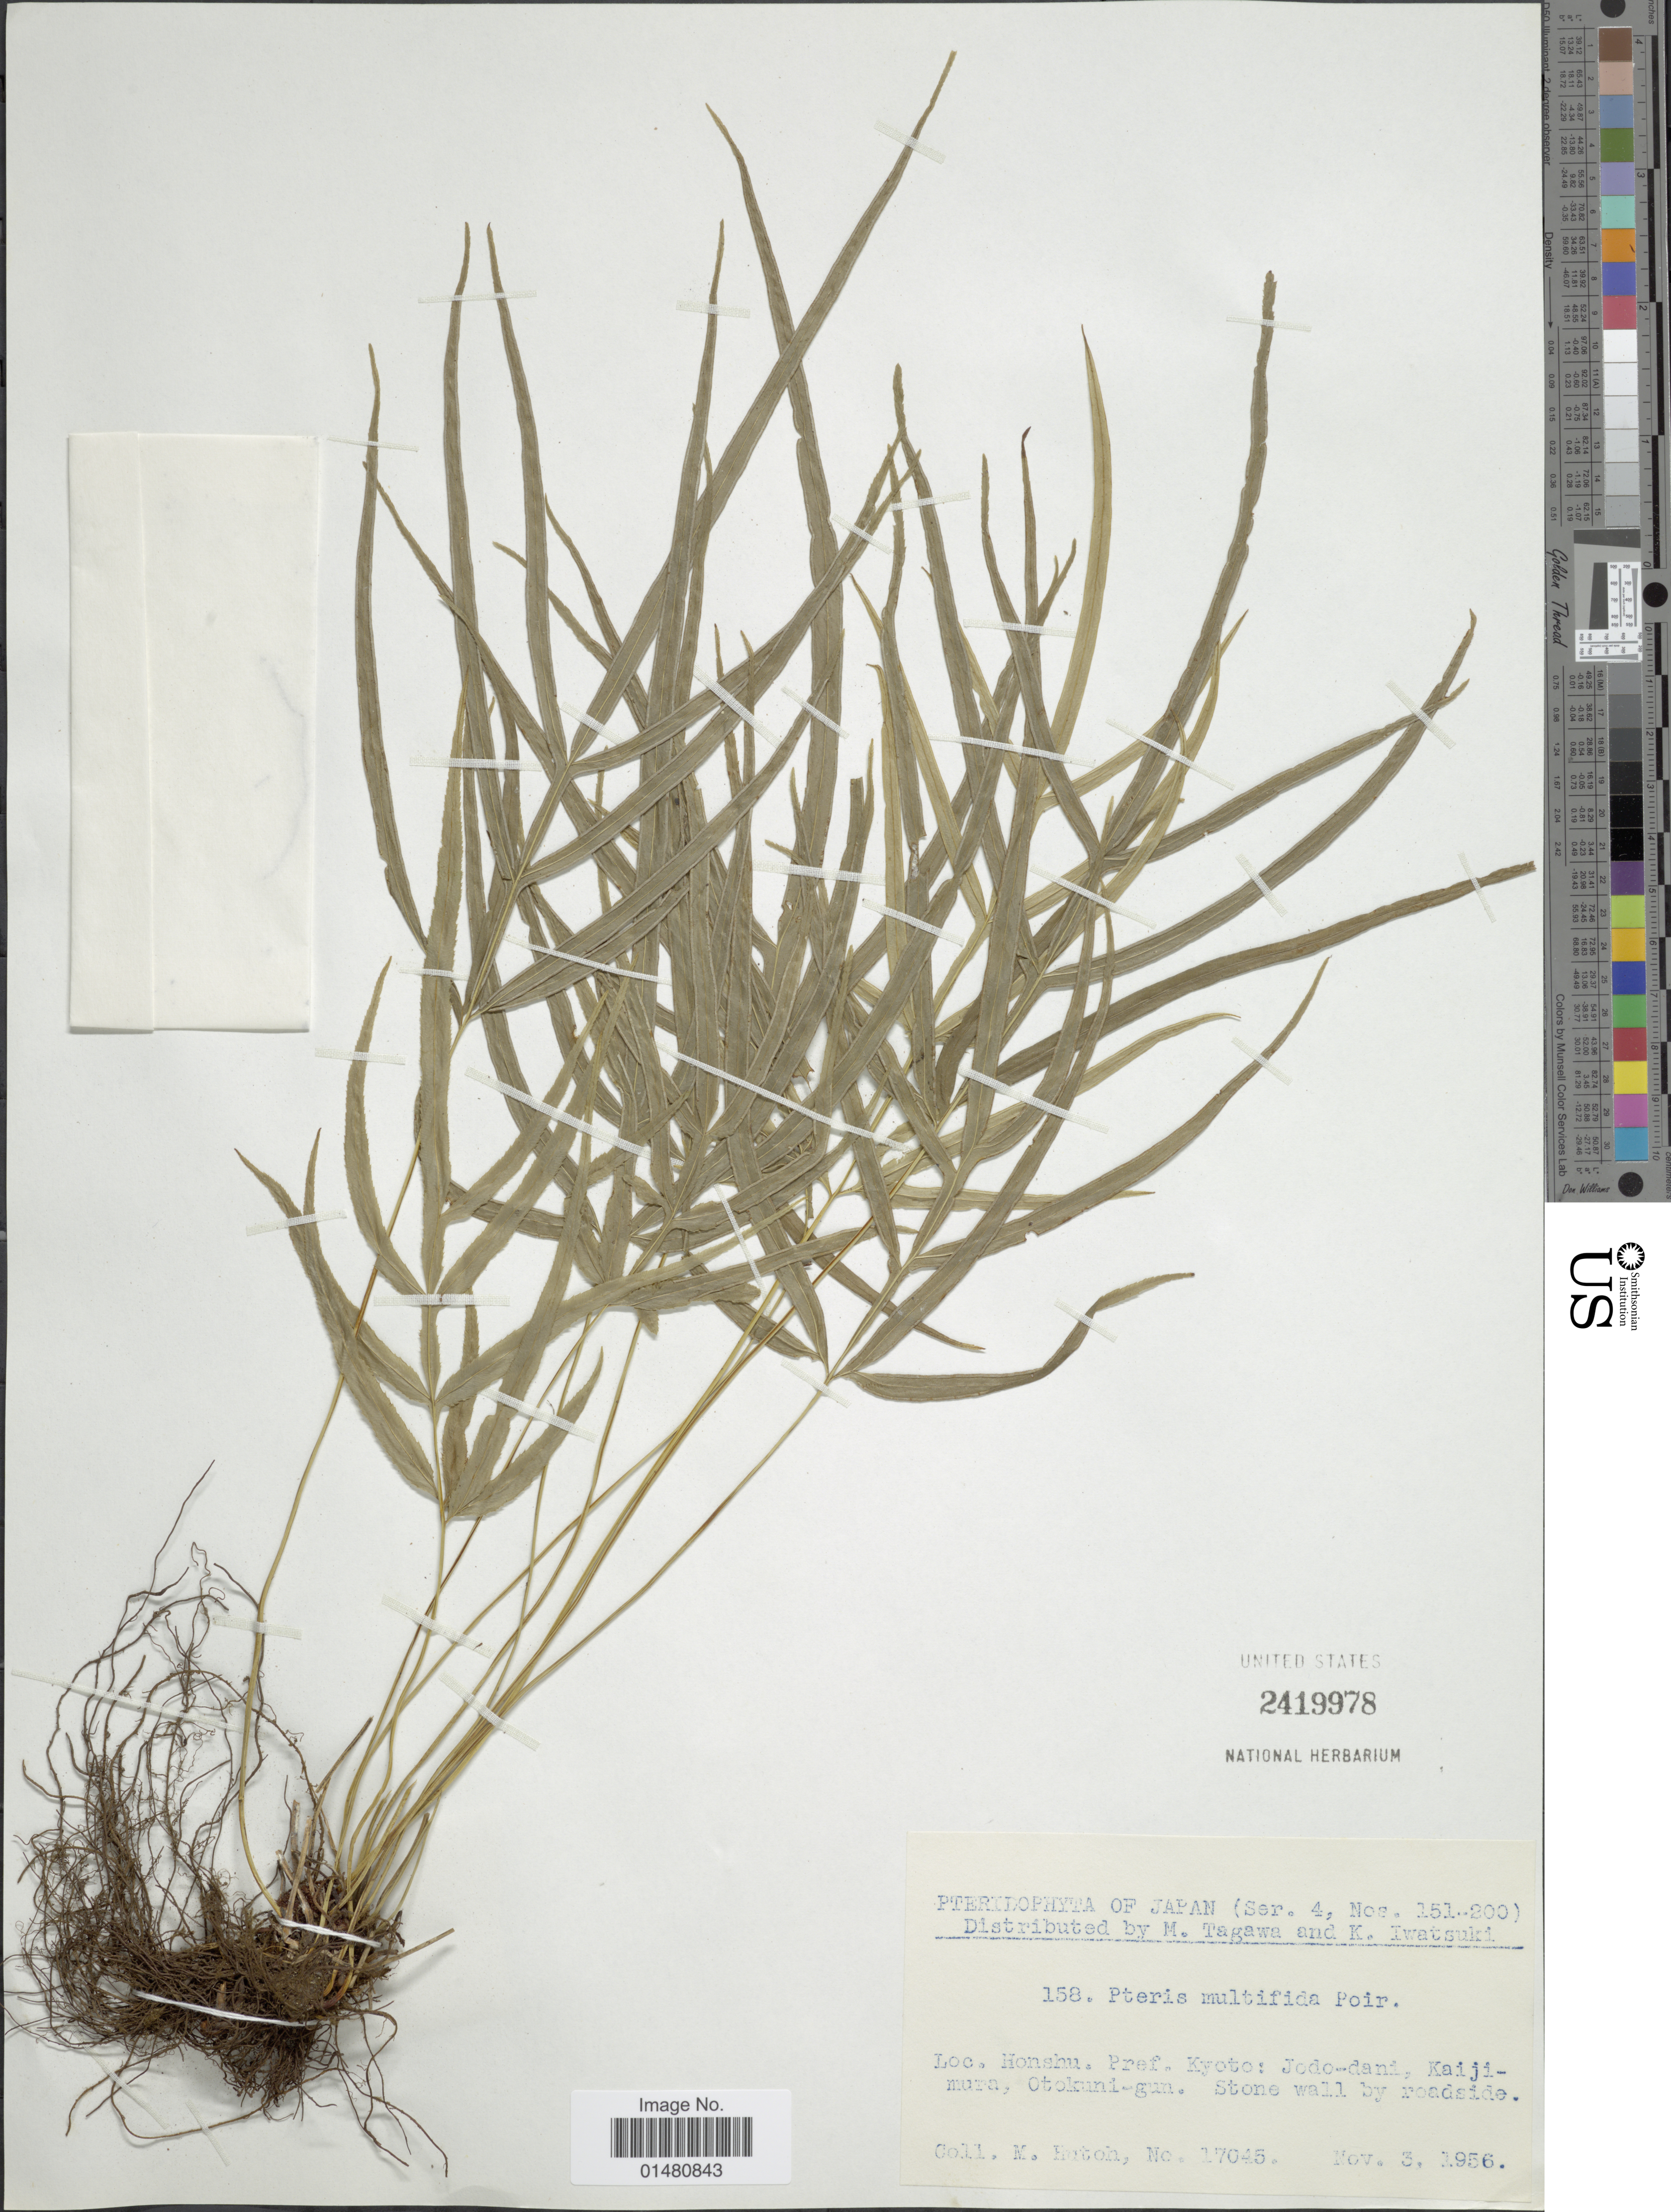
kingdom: Plantae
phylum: Tracheophyta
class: Polypodiopsida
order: Polypodiales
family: Pteridaceae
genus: Pteris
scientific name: Pteris multifida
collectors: M. Hutoh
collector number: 17045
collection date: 1956-11-03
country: Japan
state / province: Kyoto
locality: Honshu. Pref. Kyoto: Jodo-dani, Kaiji-mura, Otokuni-gun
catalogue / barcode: US 2419978